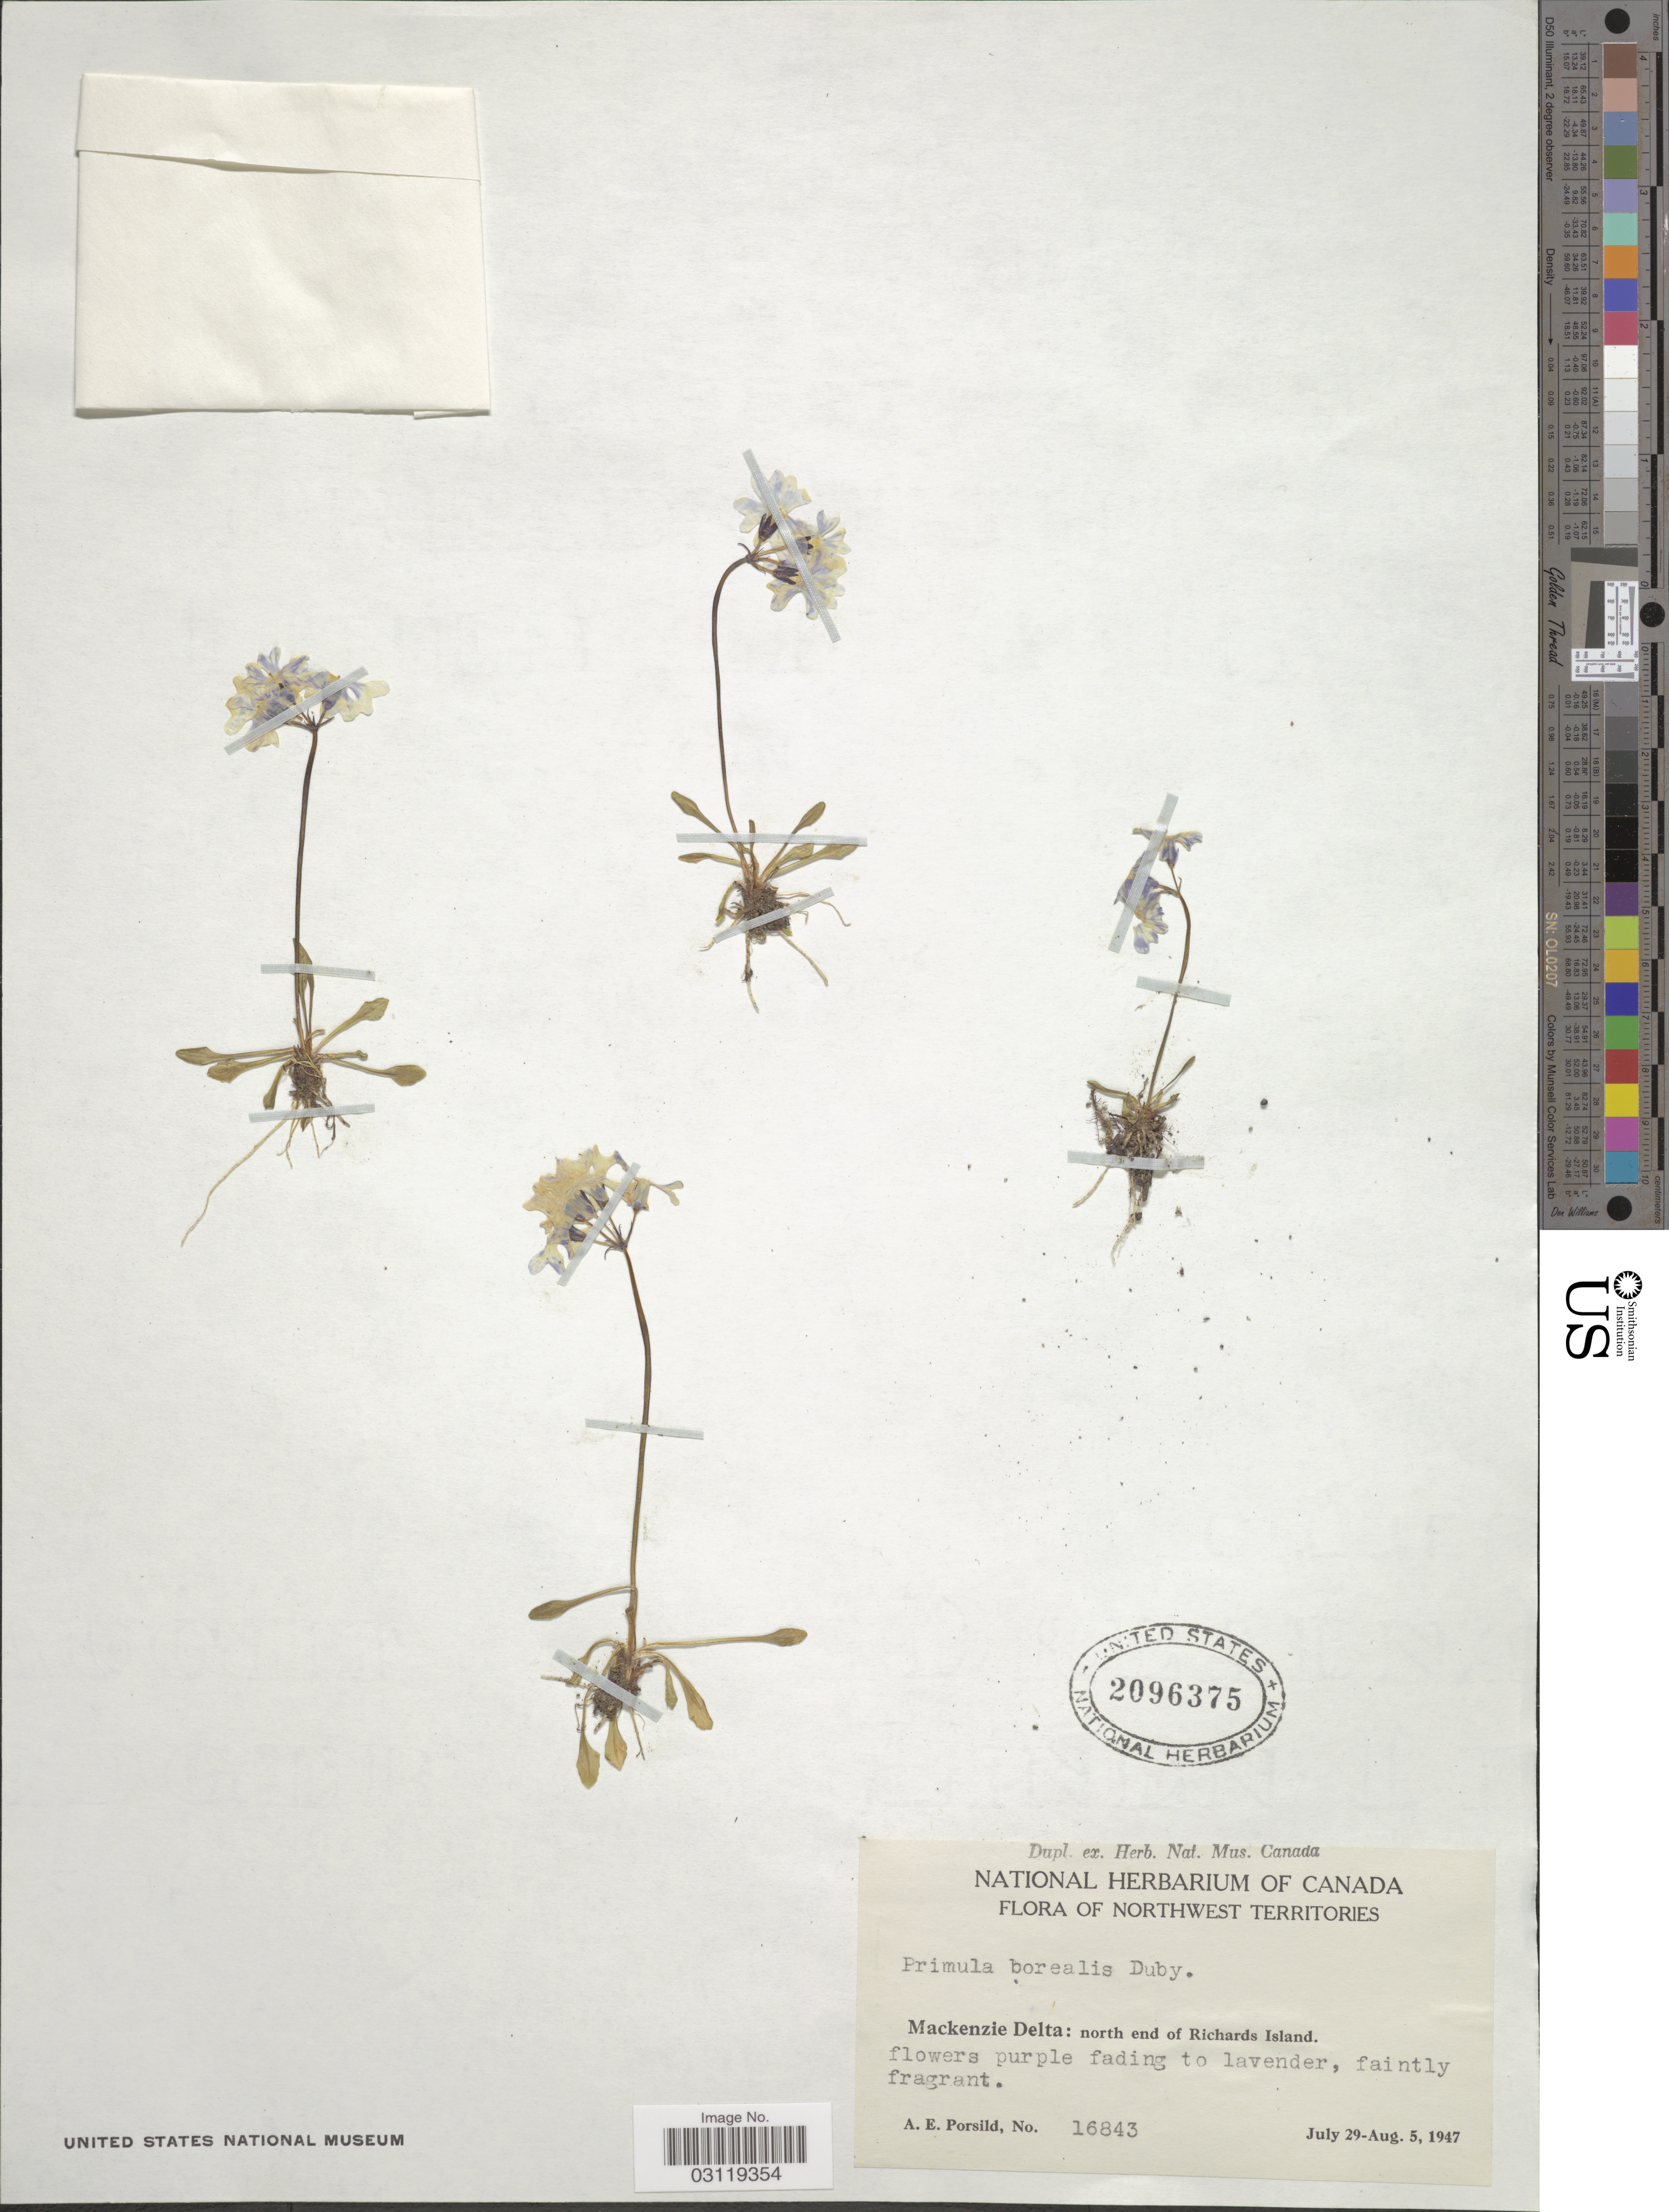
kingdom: Plantae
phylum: Tracheophyta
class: Magnoliopsida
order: Ericales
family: Primulaceae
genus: Primula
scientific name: Primula borealis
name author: Duby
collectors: A. E. Porsild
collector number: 16843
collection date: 1947-07-29/1947-08-05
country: Canada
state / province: Northwest Territories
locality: Mackenzie Delta: north end of Richards Island.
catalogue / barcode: US 2096375